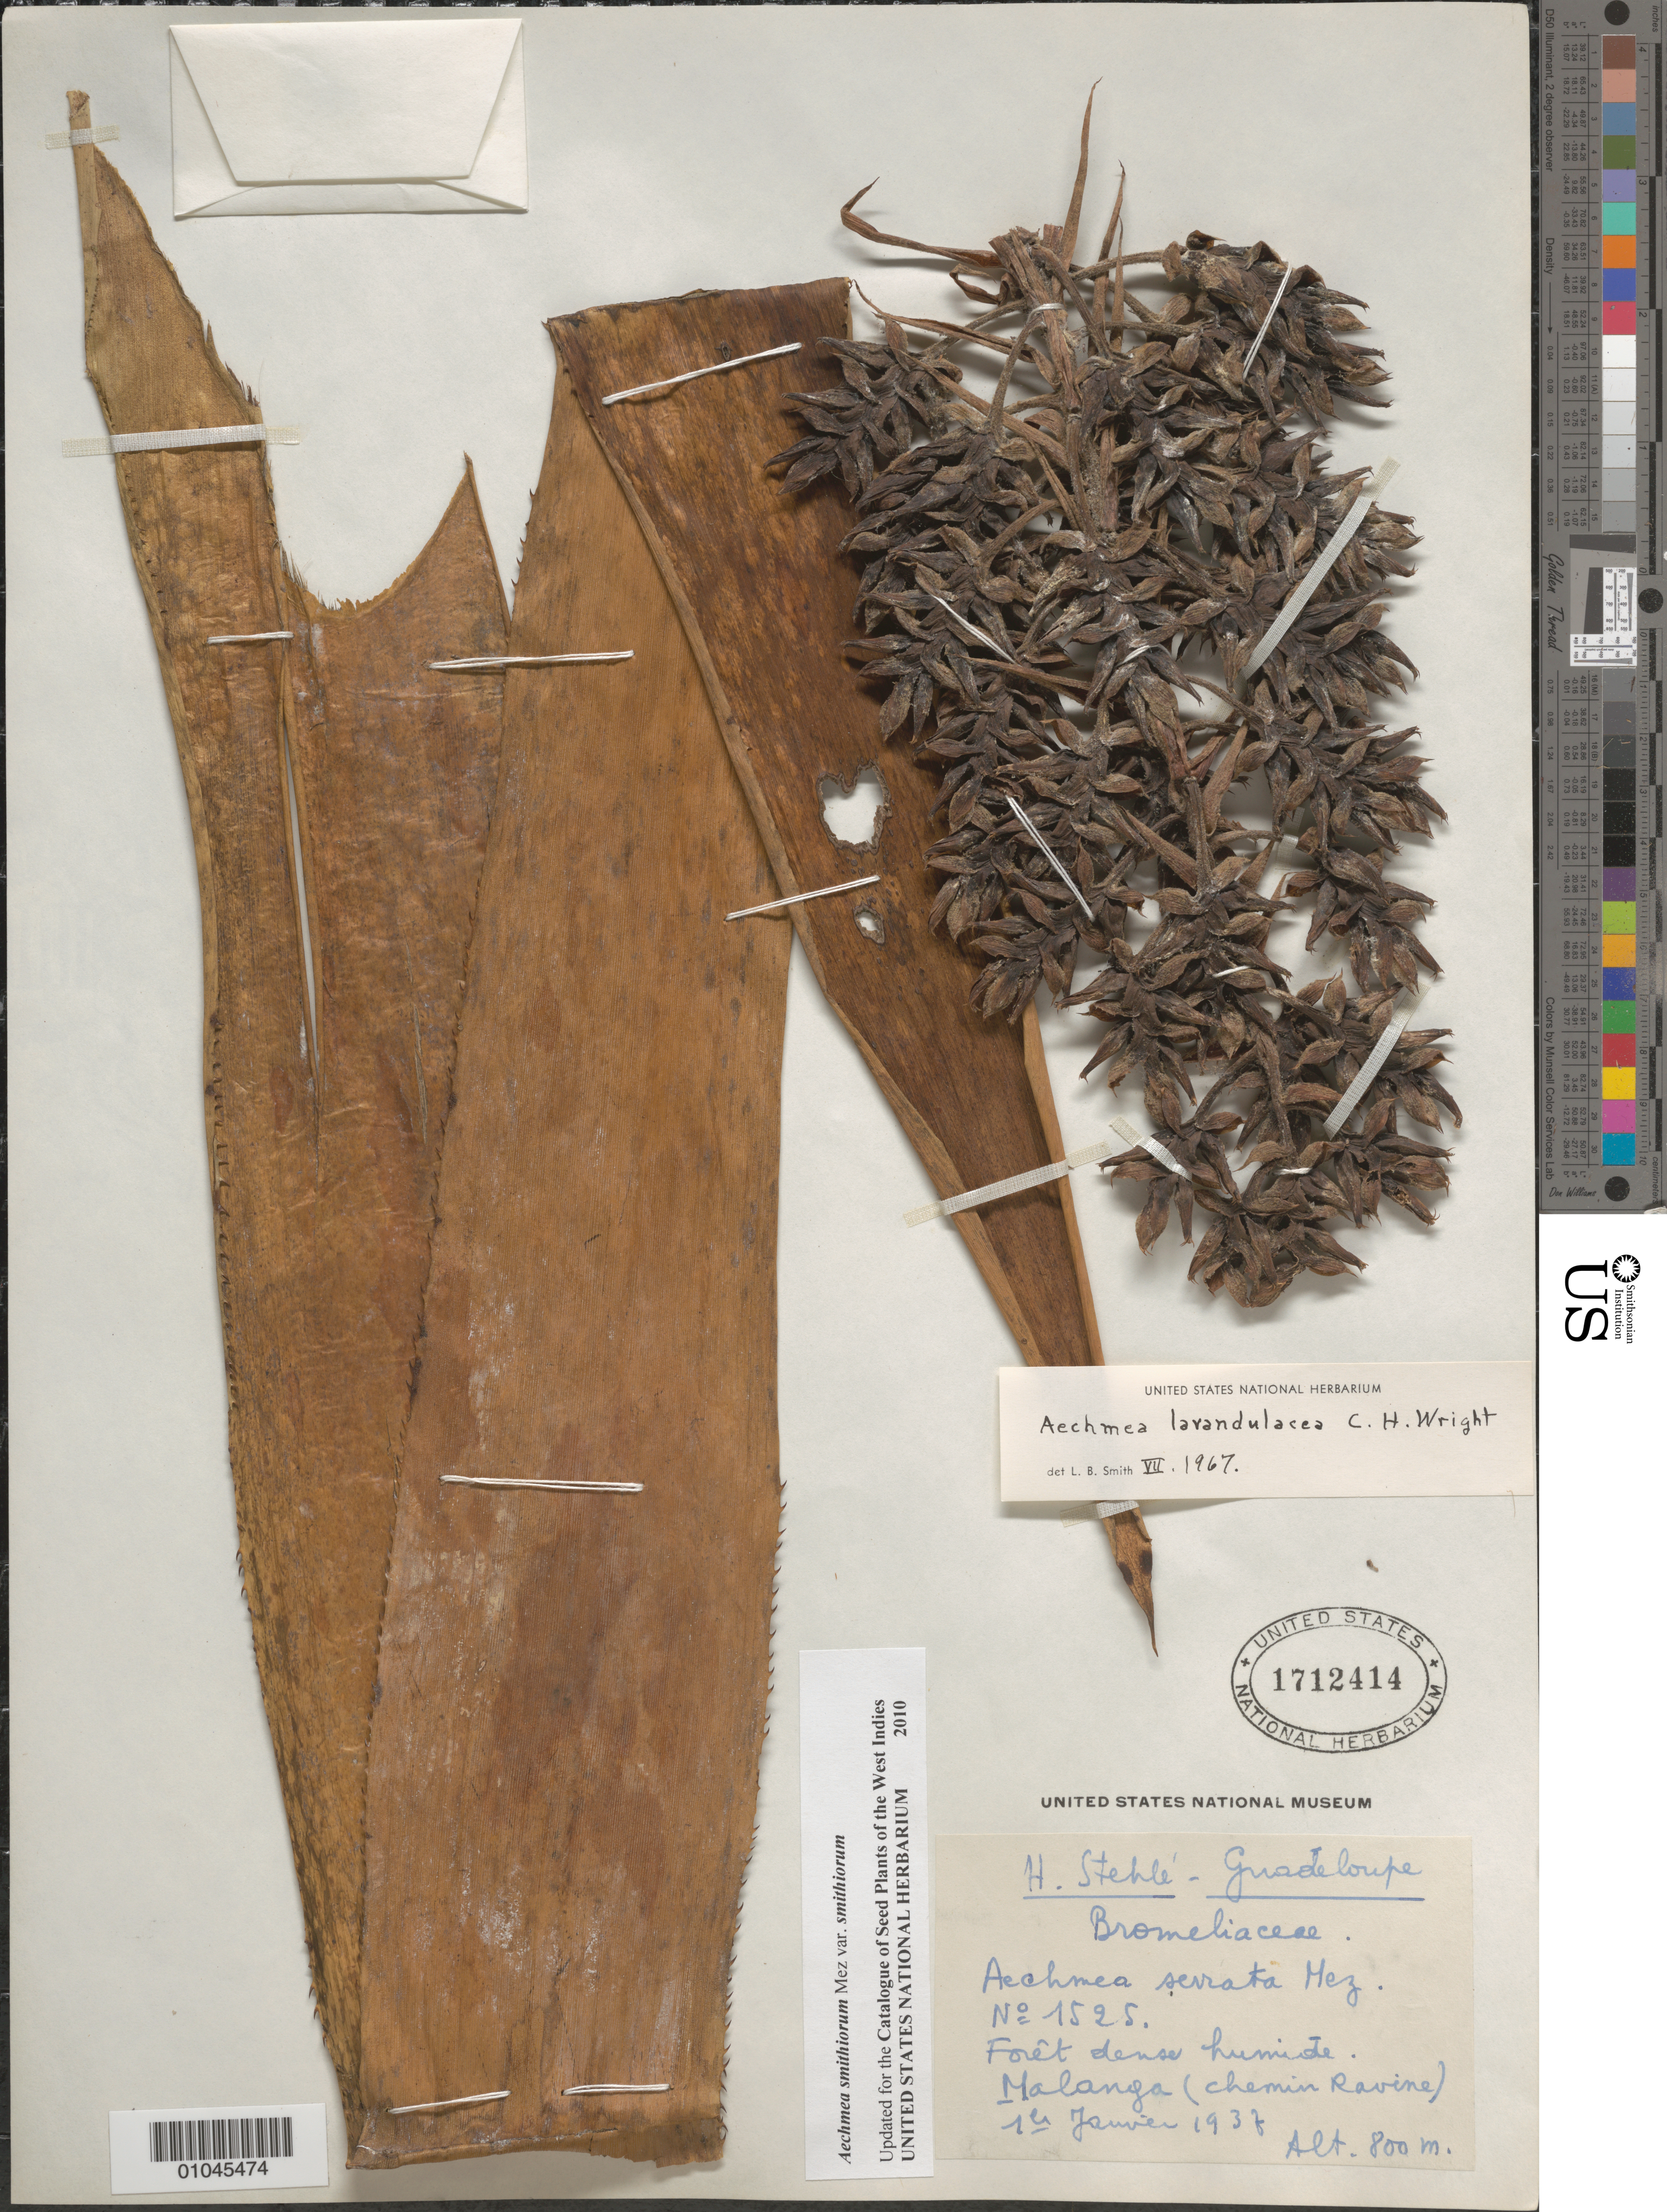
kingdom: Plantae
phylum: Tracheophyta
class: Liliopsida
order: Poales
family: Bromeliaceae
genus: Aechmea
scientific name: Aechmea smithiorum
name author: Mez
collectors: H. Stehlé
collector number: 1525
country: Guadeloupe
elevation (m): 800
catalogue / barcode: US 1712414